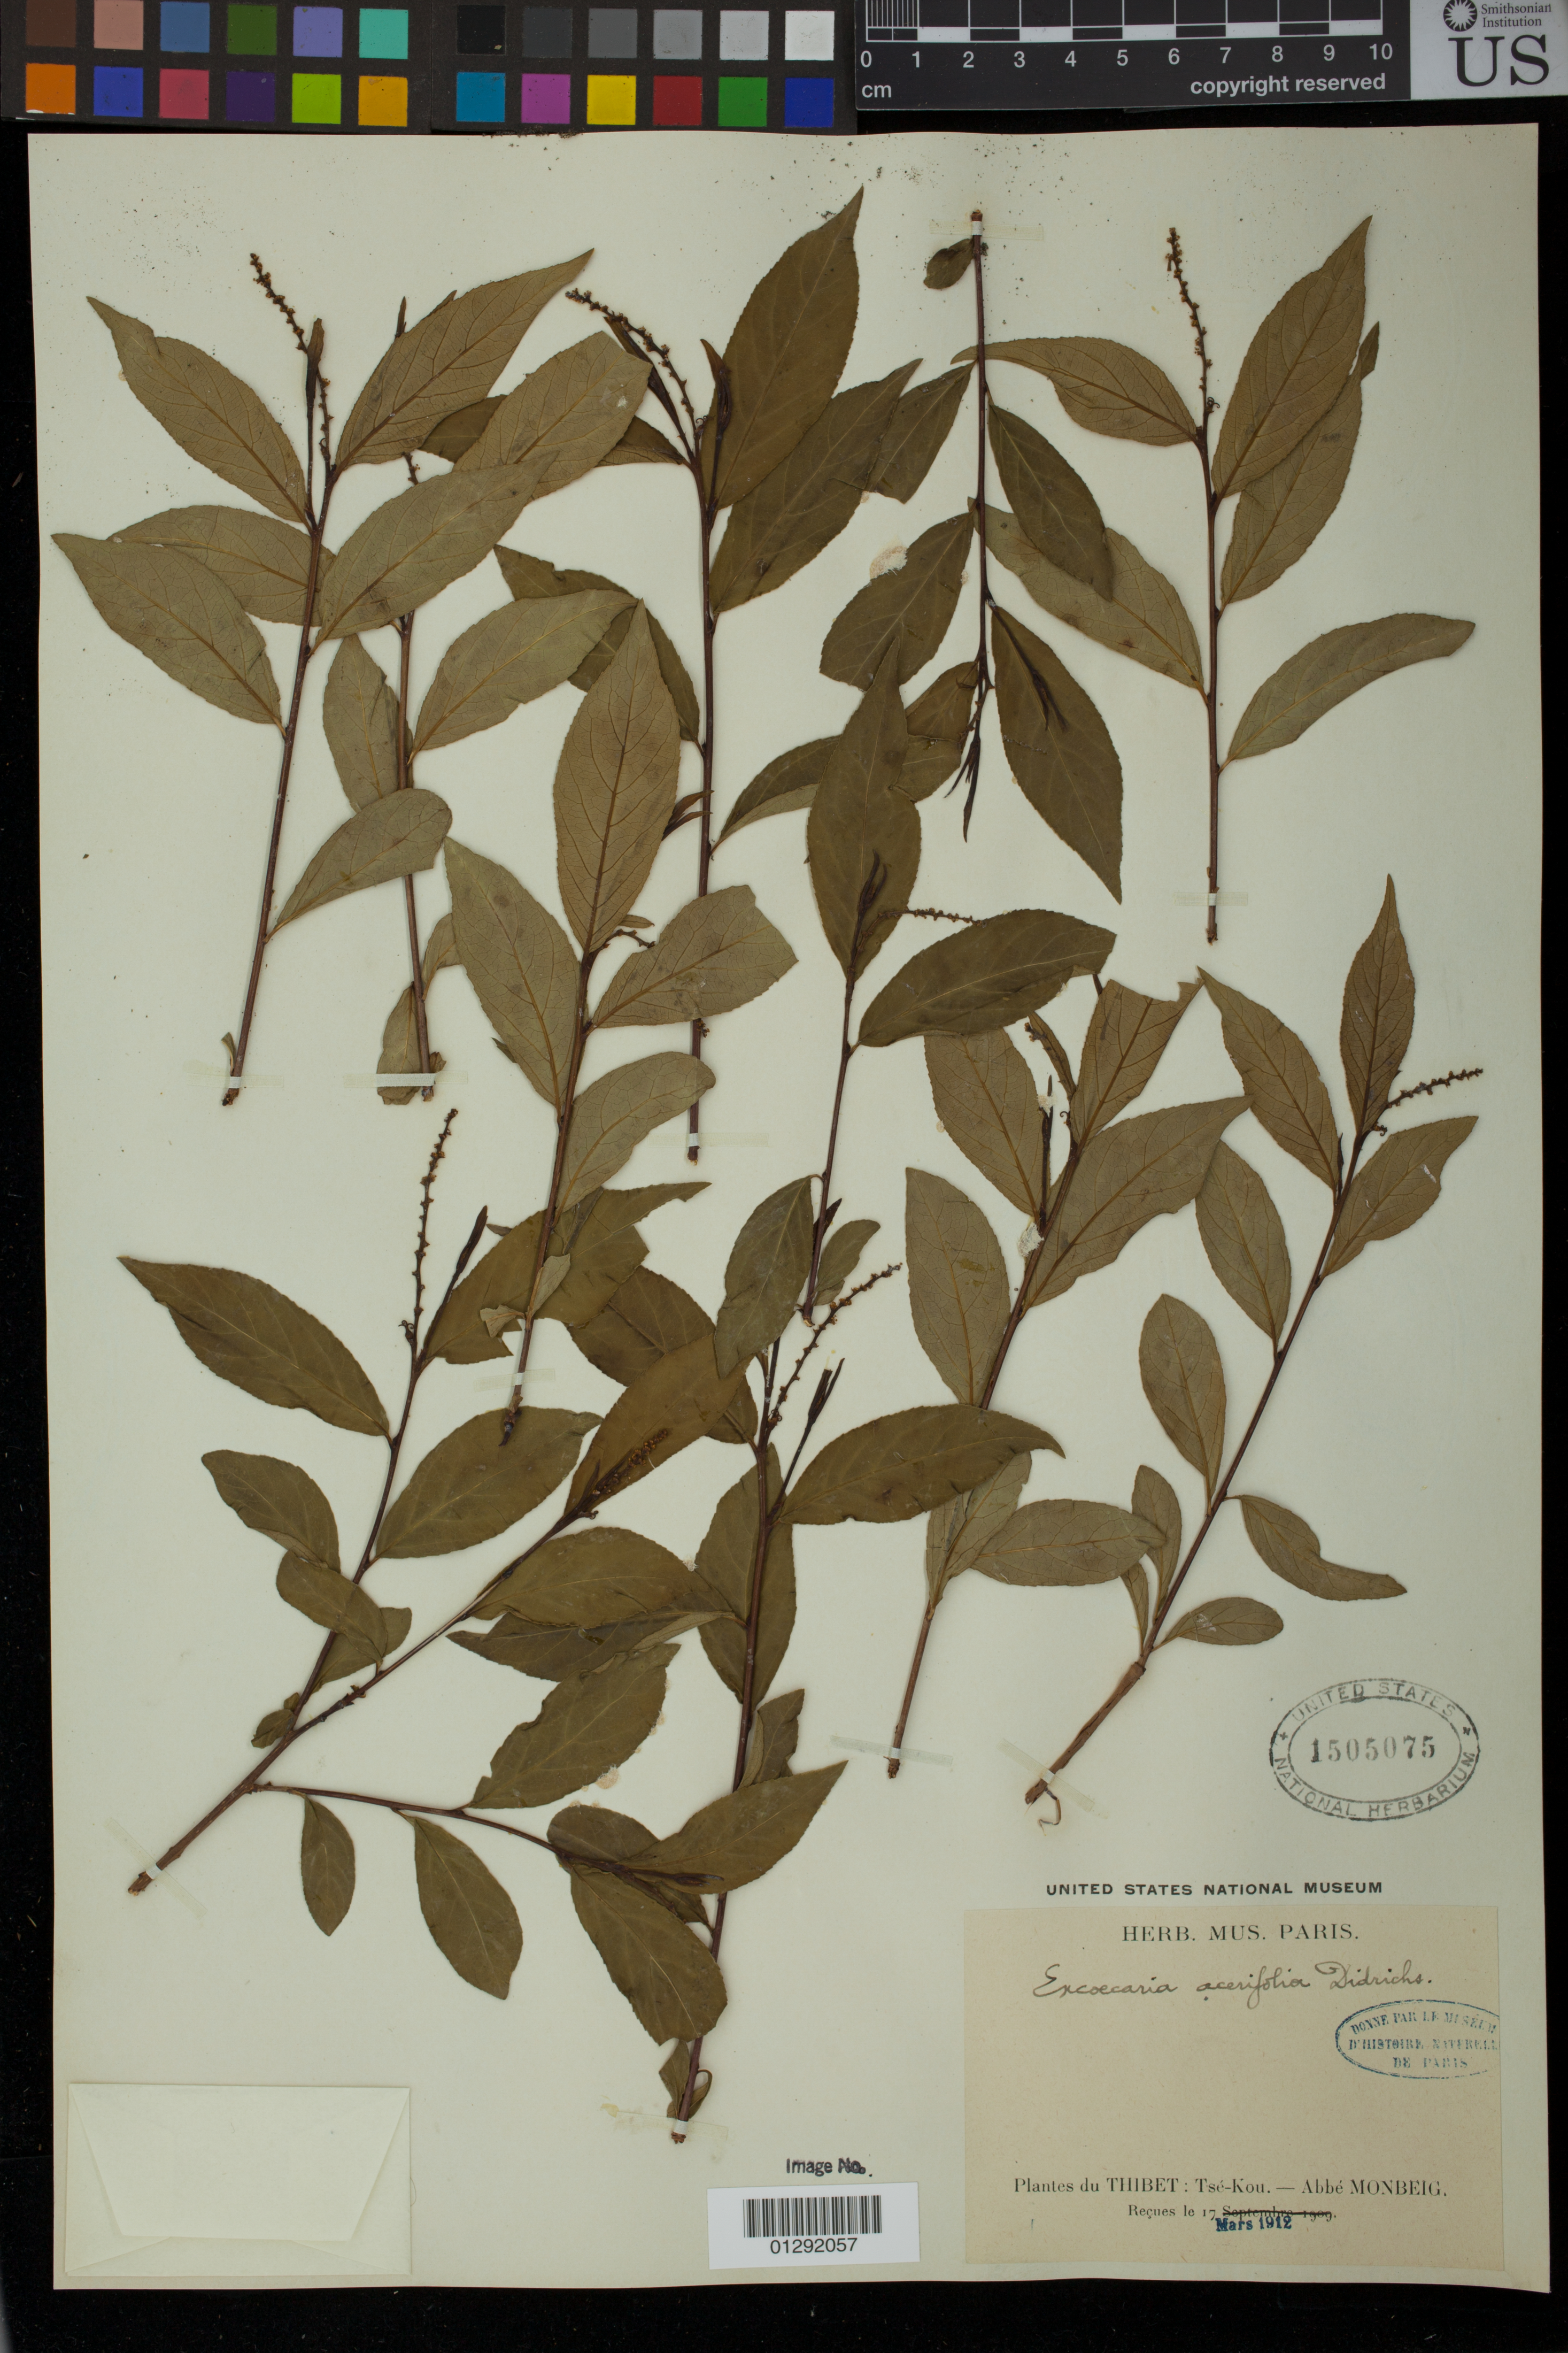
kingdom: Plantae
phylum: Tracheophyta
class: Magnoliopsida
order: Malpighiales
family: Euphorbiaceae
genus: Excoecaria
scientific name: Excoecaria acerifolia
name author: Didr.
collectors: A. Monbeig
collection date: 1912-03-17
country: China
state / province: Xizang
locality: tse-kou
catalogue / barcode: US 1505075